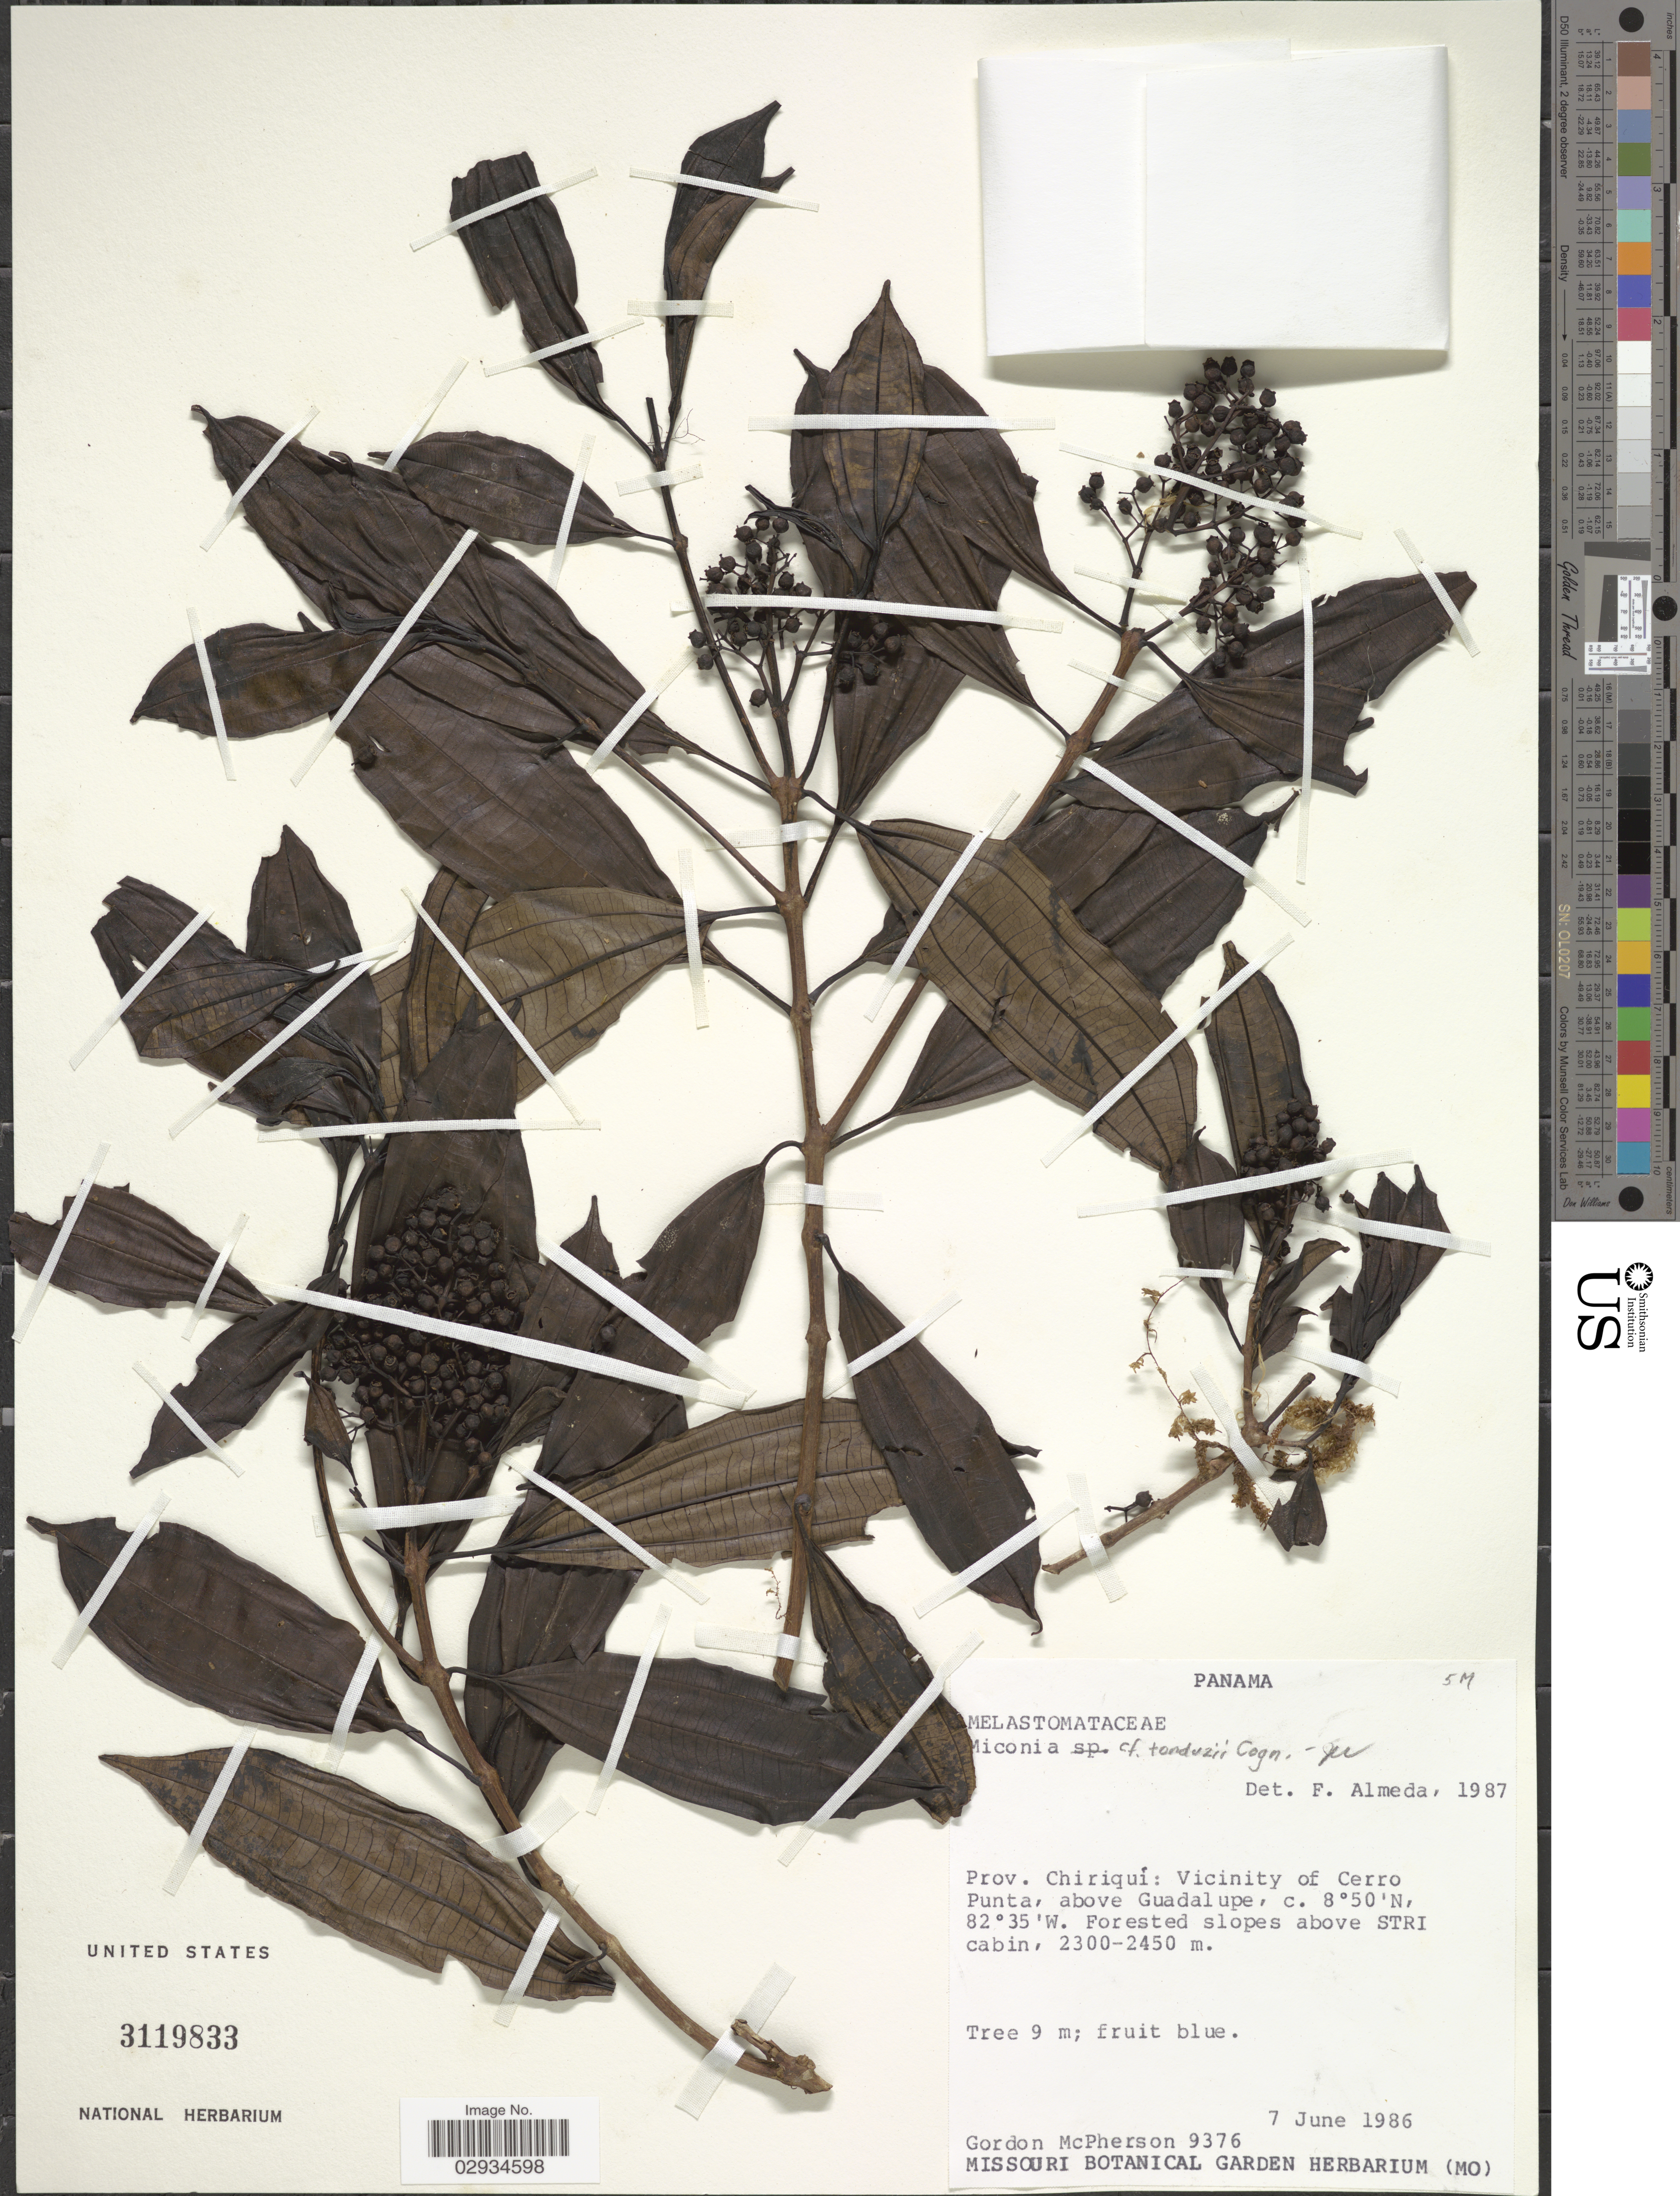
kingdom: Plantae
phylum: Tracheophyta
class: Magnoliopsida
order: Myrtales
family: Melastomataceae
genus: Miconia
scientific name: Miconia tonduzii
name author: Cogn. in A. DC.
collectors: G. D. McPherson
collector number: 9376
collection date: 1986-06-07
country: Panama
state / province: Chiriqui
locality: Vicinity of Cerro Punta, above Guadalupe. Forested slopes above STRI cabin.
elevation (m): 2300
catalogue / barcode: US 3119833